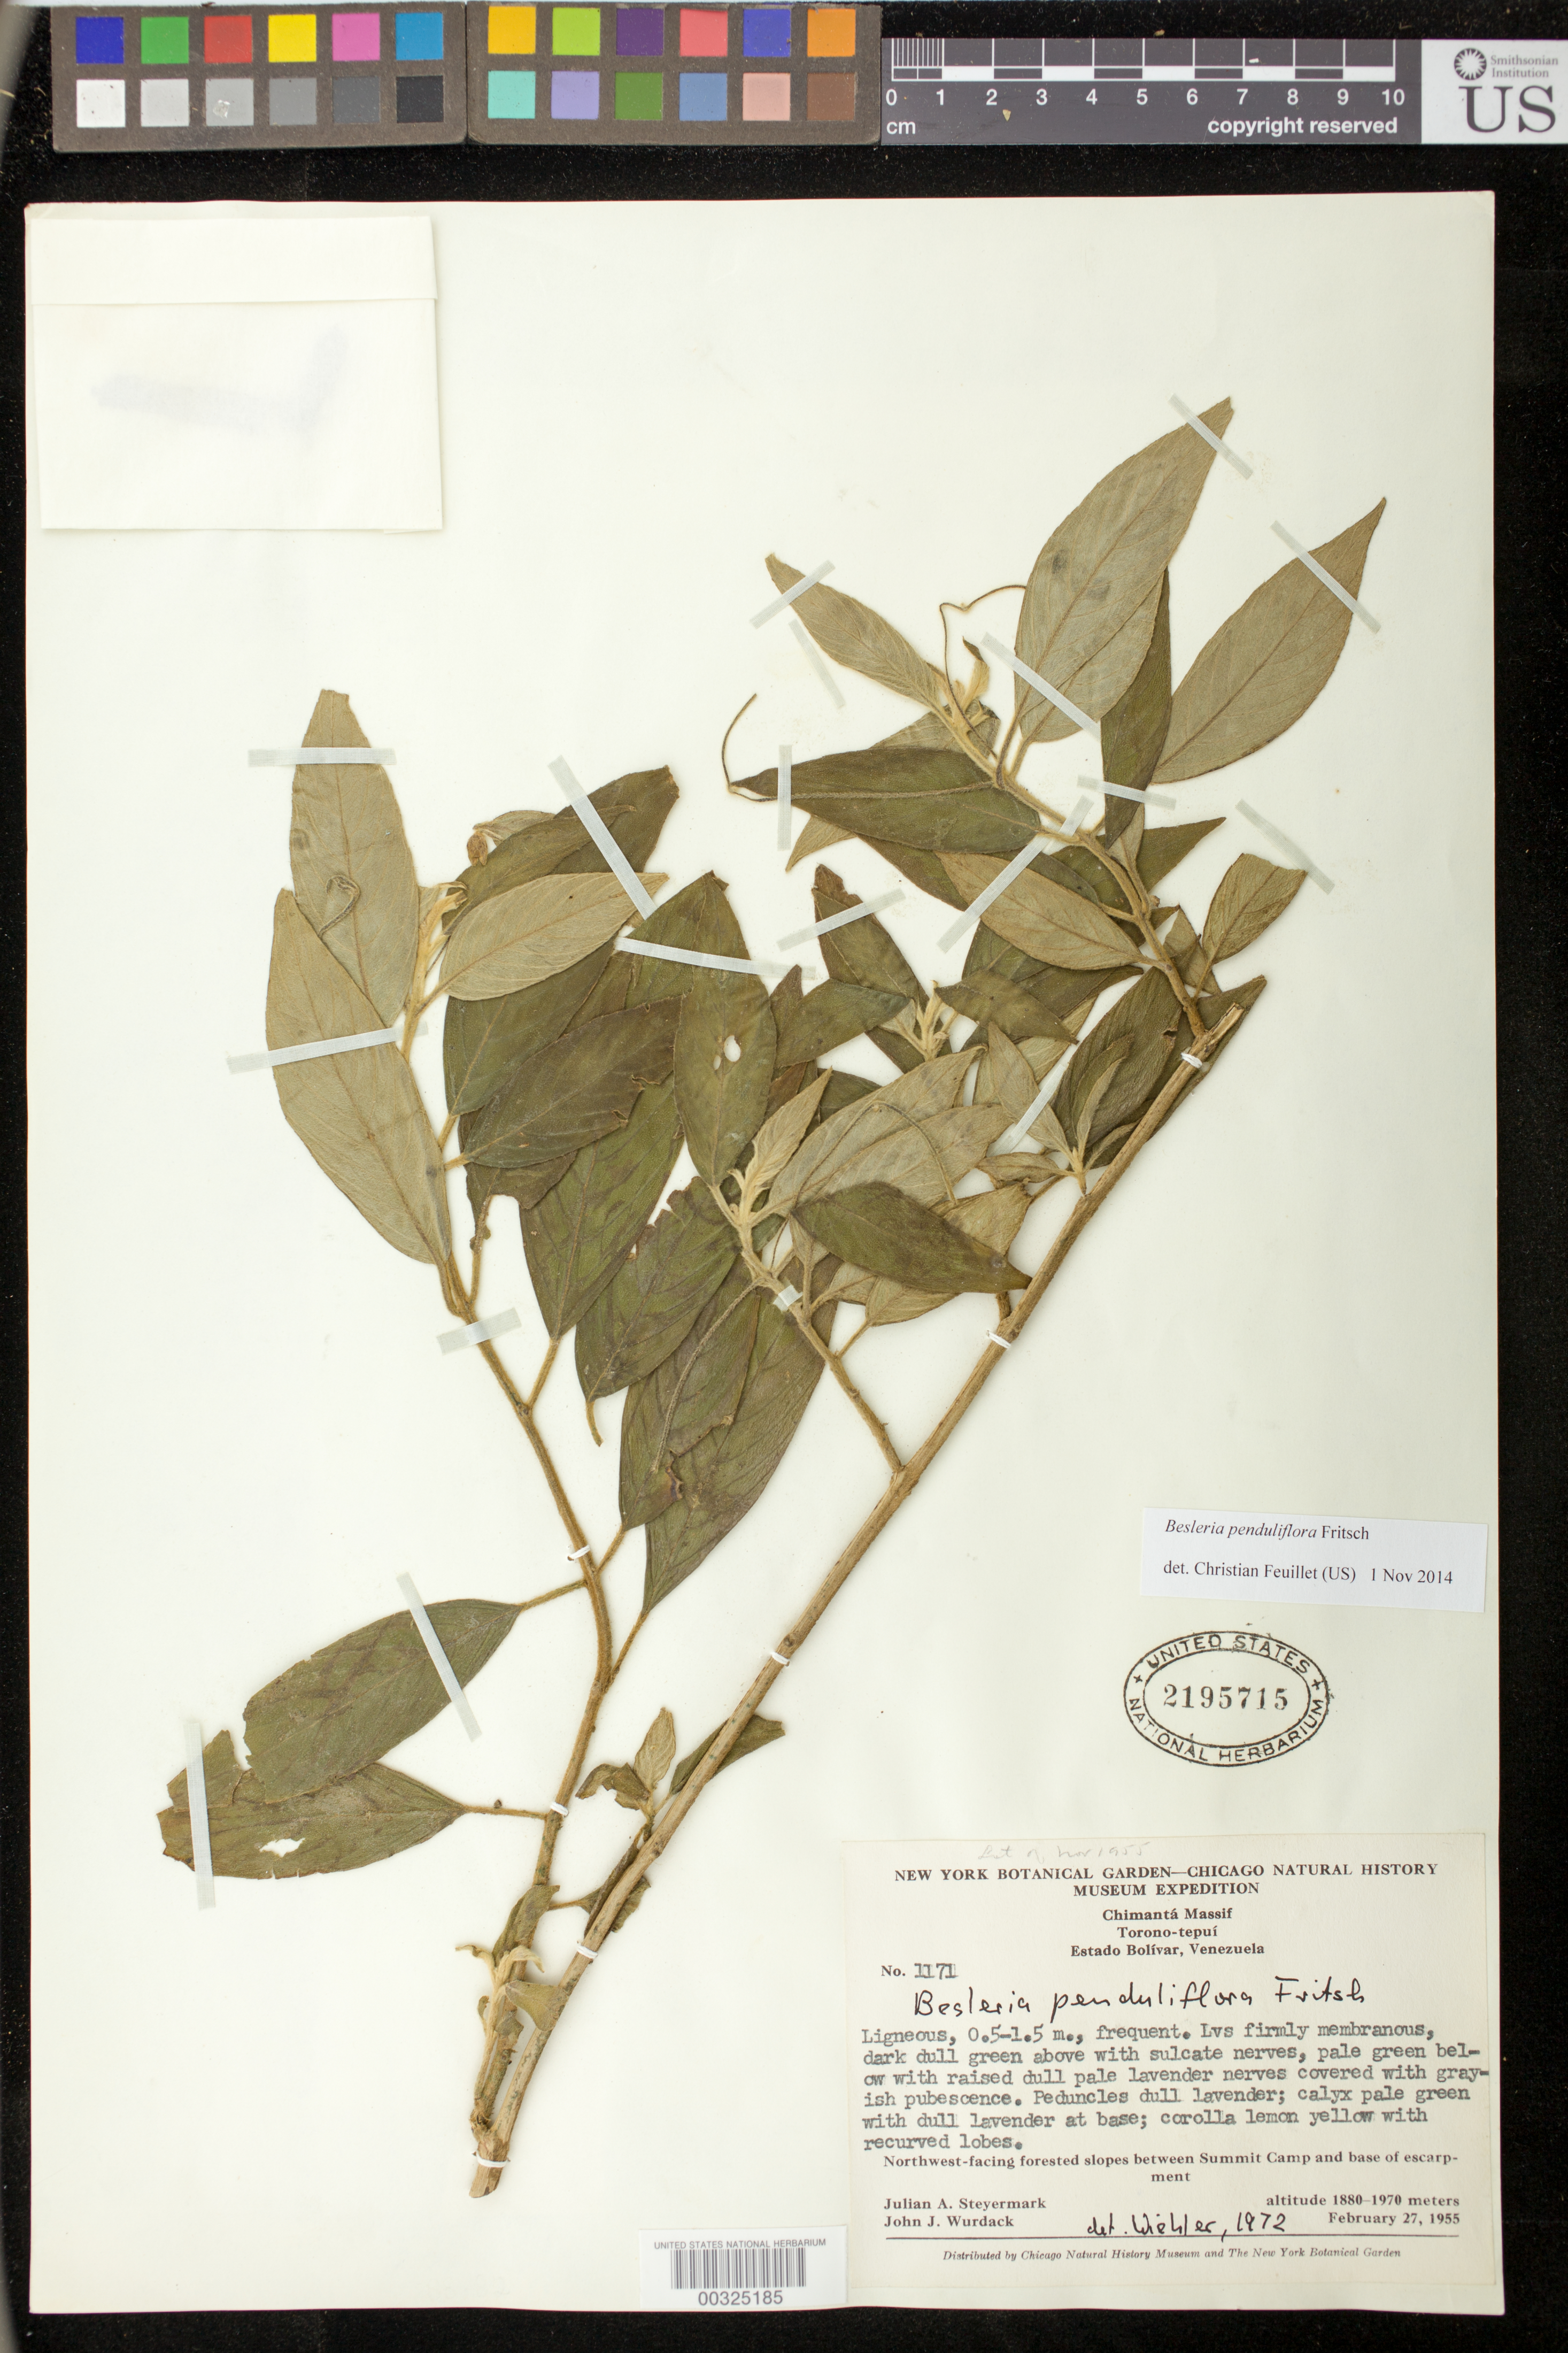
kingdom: Plantae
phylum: Tracheophyta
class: Magnoliopsida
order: Lamiales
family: Gesneriaceae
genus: Besleria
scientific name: Besleria penduliflora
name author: Fritsch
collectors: J. Steyermark & J. J. Wurdack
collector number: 1171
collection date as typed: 27 Feb 1955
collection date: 1955-02-27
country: Venezuela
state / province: Bolívar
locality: Chimanta Massif, Torono-tepui, between summit camp and base of escarpment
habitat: NW-facing forested slopes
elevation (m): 1880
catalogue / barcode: US 2195715